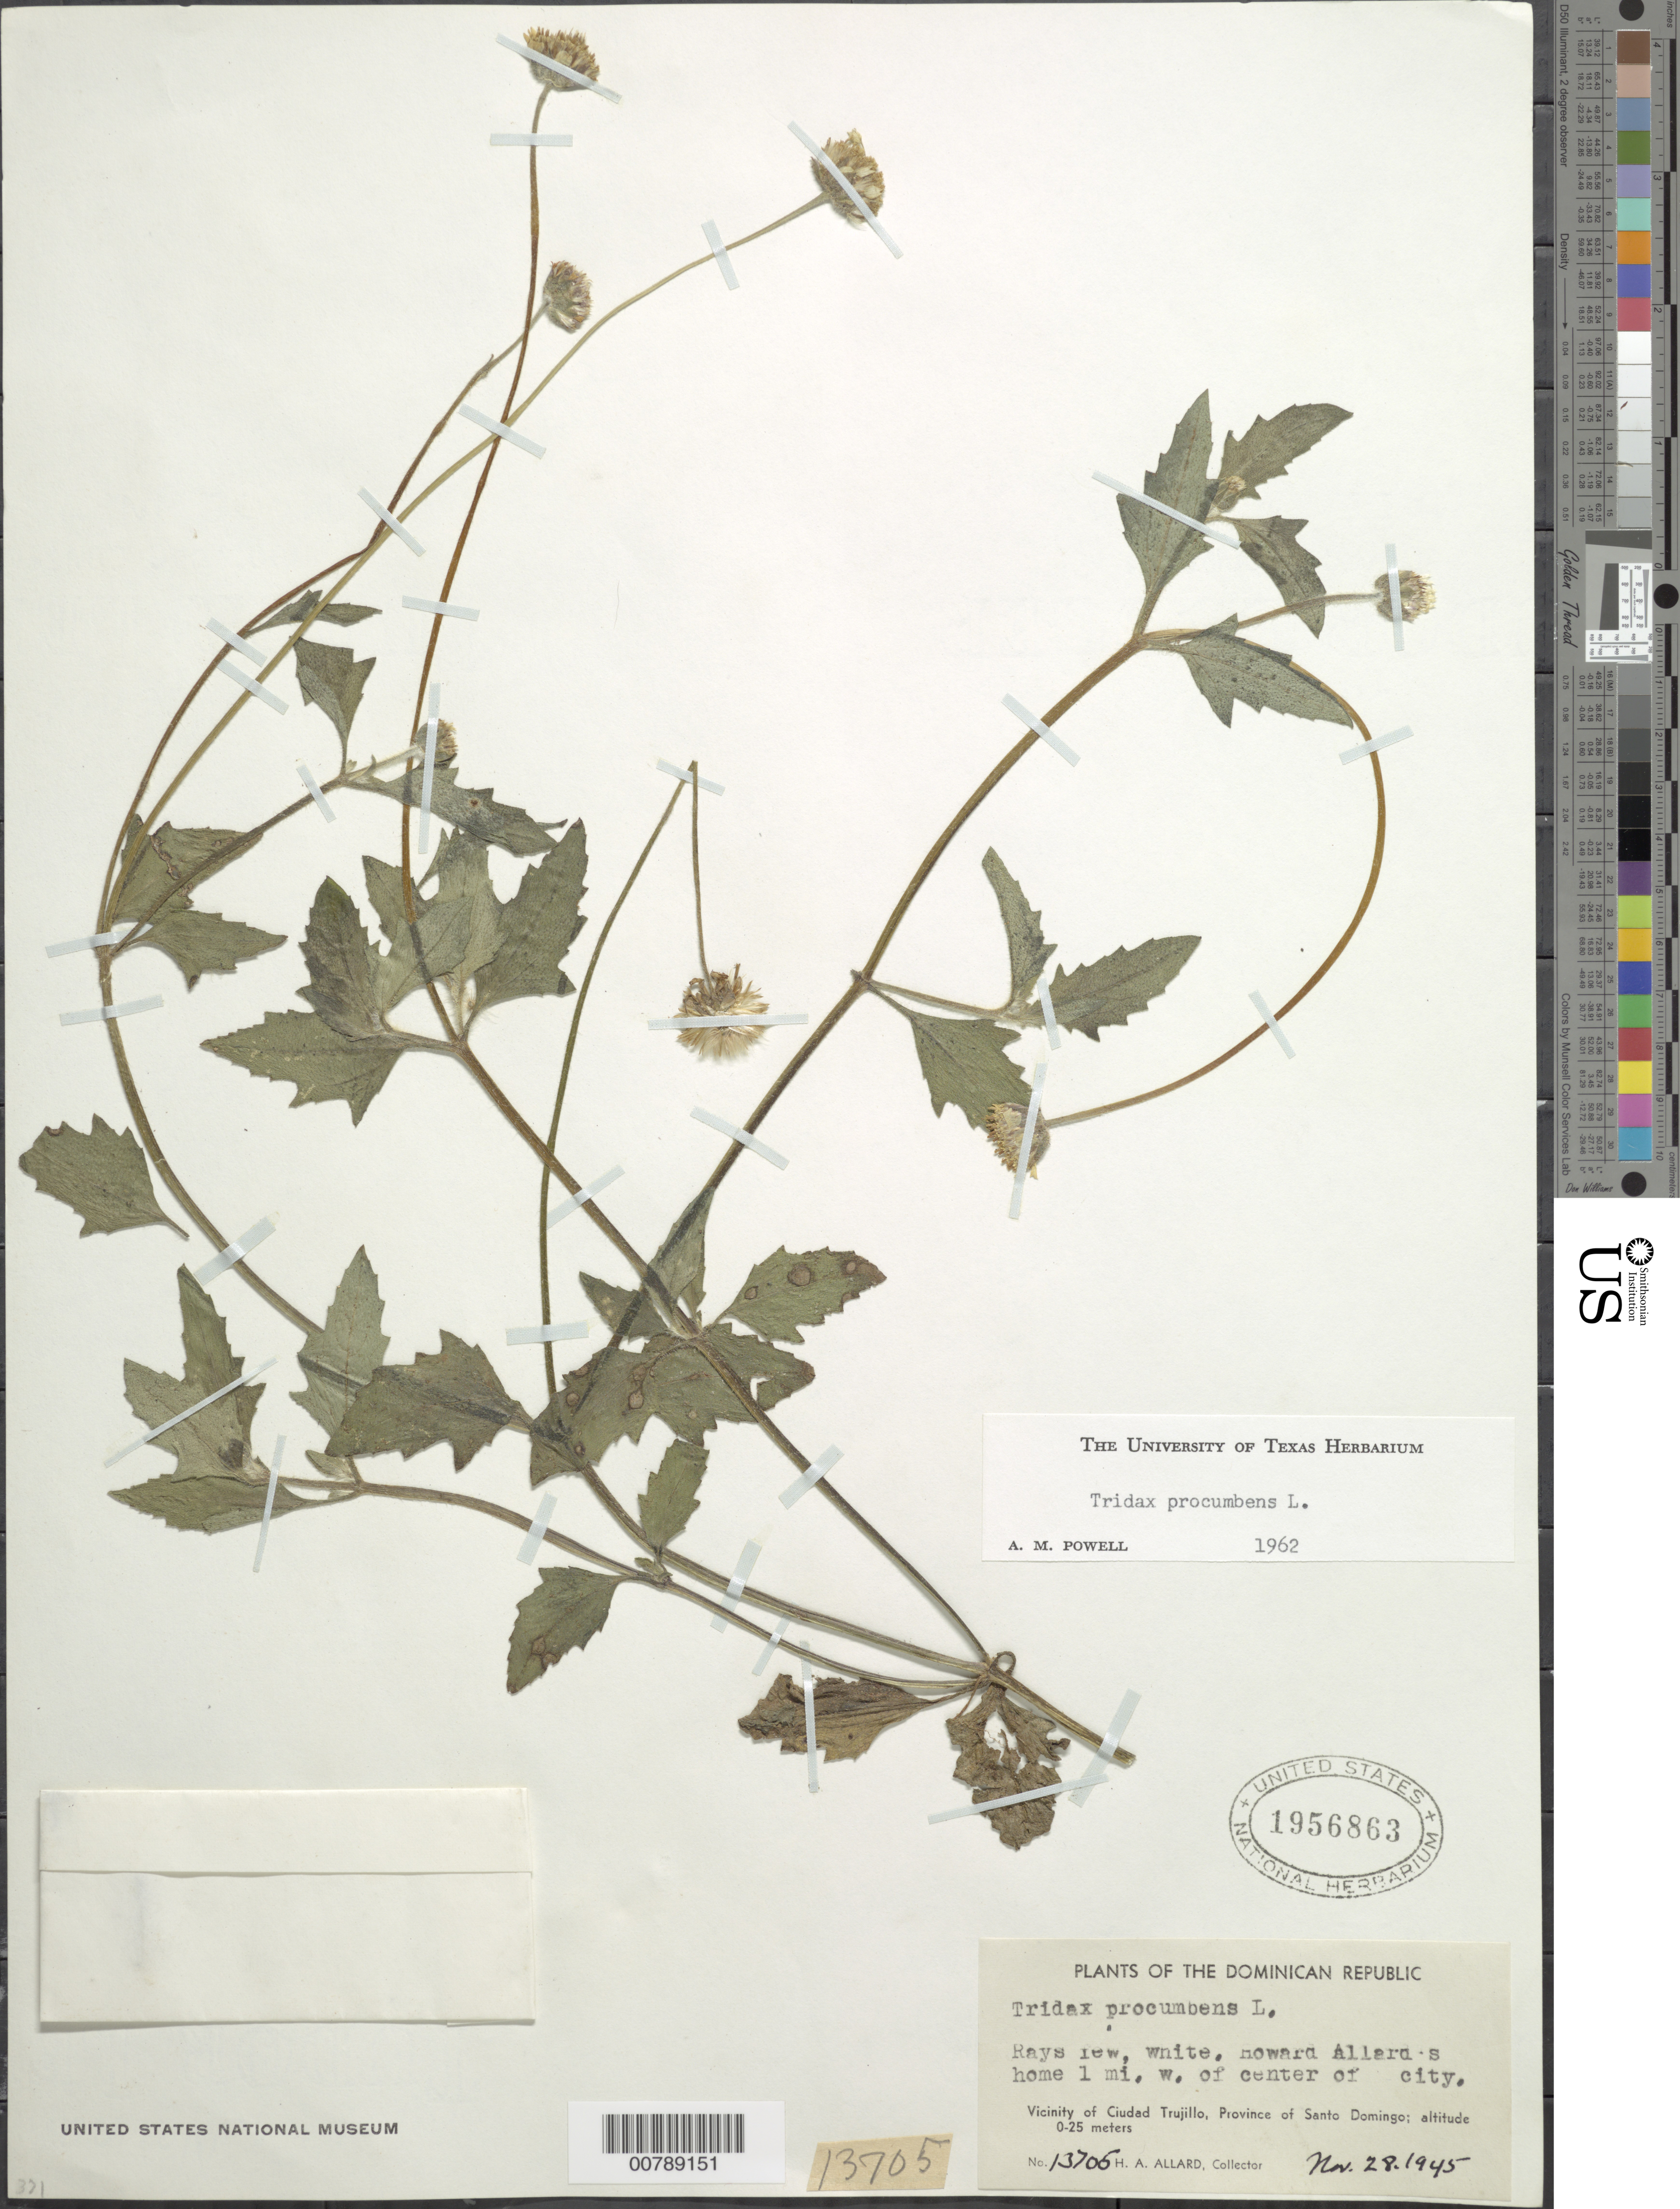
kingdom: Plantae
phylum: Tracheophyta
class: Magnoliopsida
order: Asterales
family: Asteraceae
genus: Tridax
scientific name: Tridax procumbens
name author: L.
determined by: Powell, A.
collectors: H. A. Allard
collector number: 13705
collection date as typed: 28 Nov 1945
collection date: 1945-11-28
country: Dominican Republic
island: Hispaniola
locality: Vicinity of Ciudad Trujillo, Province of Santo Domingo. Howard Allard's home, 1 mi west of center of city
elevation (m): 0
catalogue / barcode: US 1956863